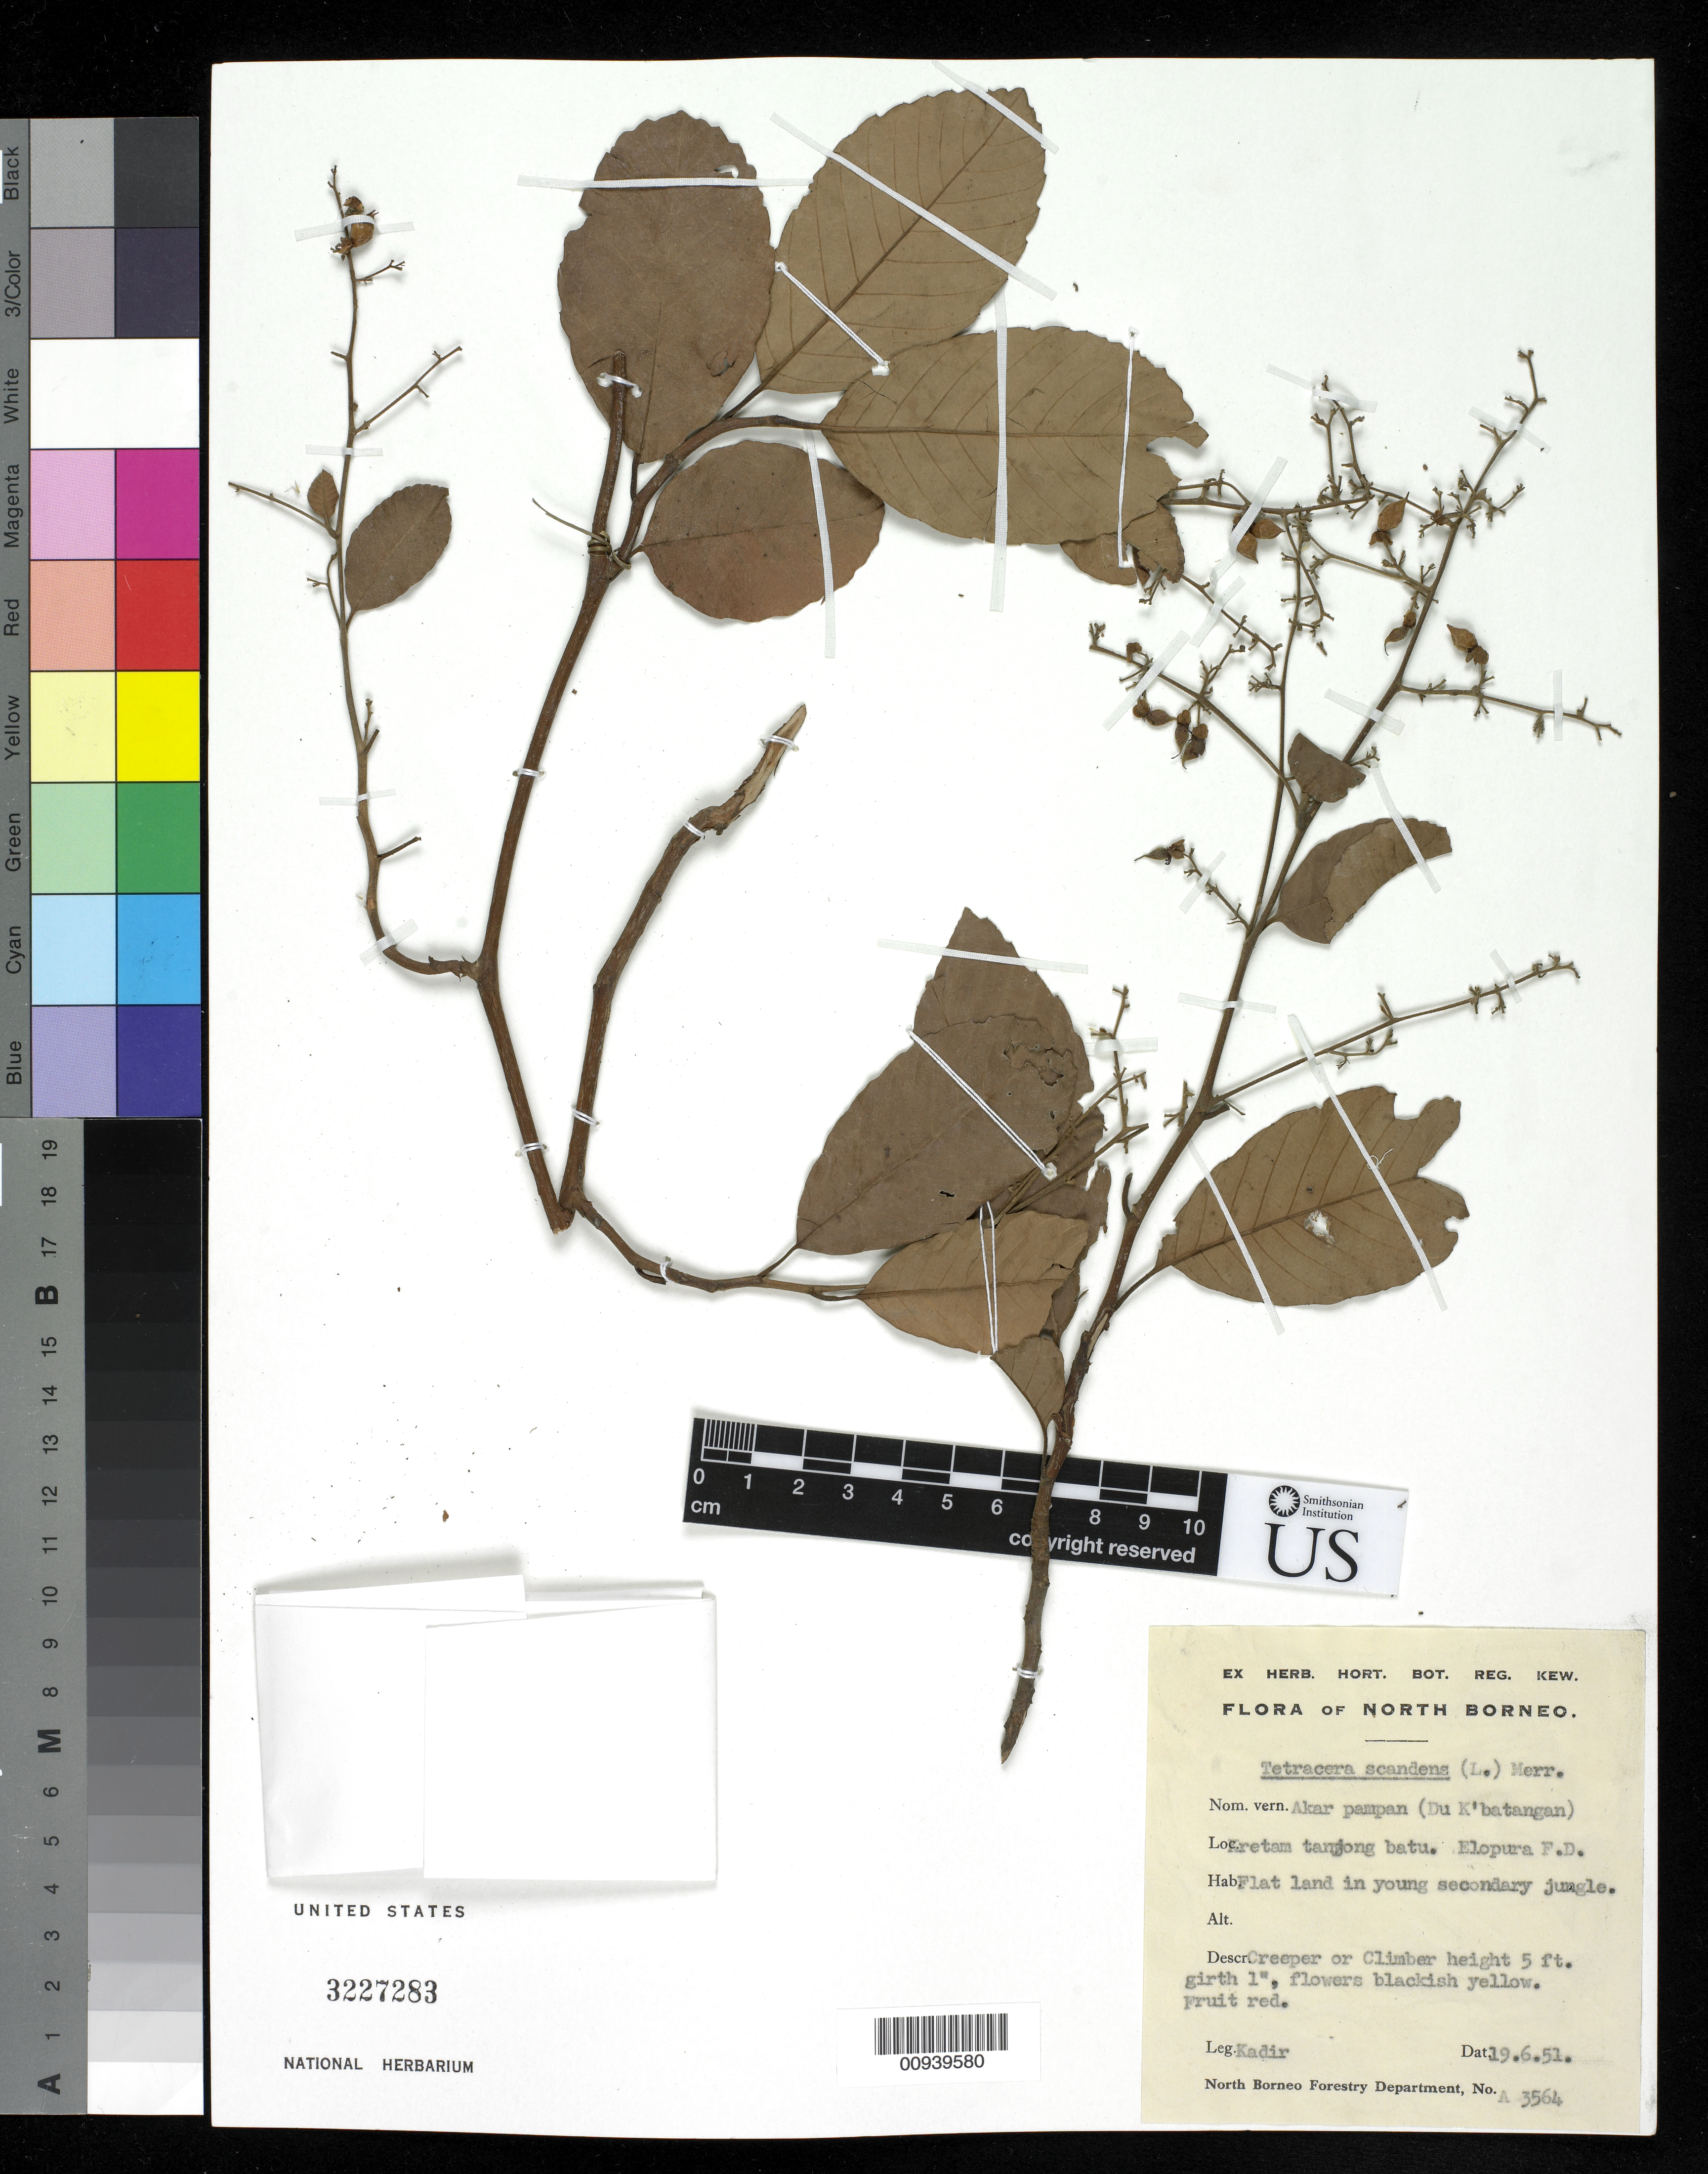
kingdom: Plantae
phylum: Tracheophyta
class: Magnoliopsida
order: Dilleniales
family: Dilleniaceae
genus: Tetracera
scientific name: Tetracera scandens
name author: (L.) Merr.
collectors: Kadir Bin Abdul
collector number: A 3564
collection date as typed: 19 Jun 1951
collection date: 1951-06-19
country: Malaysia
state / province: Sabah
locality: Elopura F.D.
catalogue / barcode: US 3227283